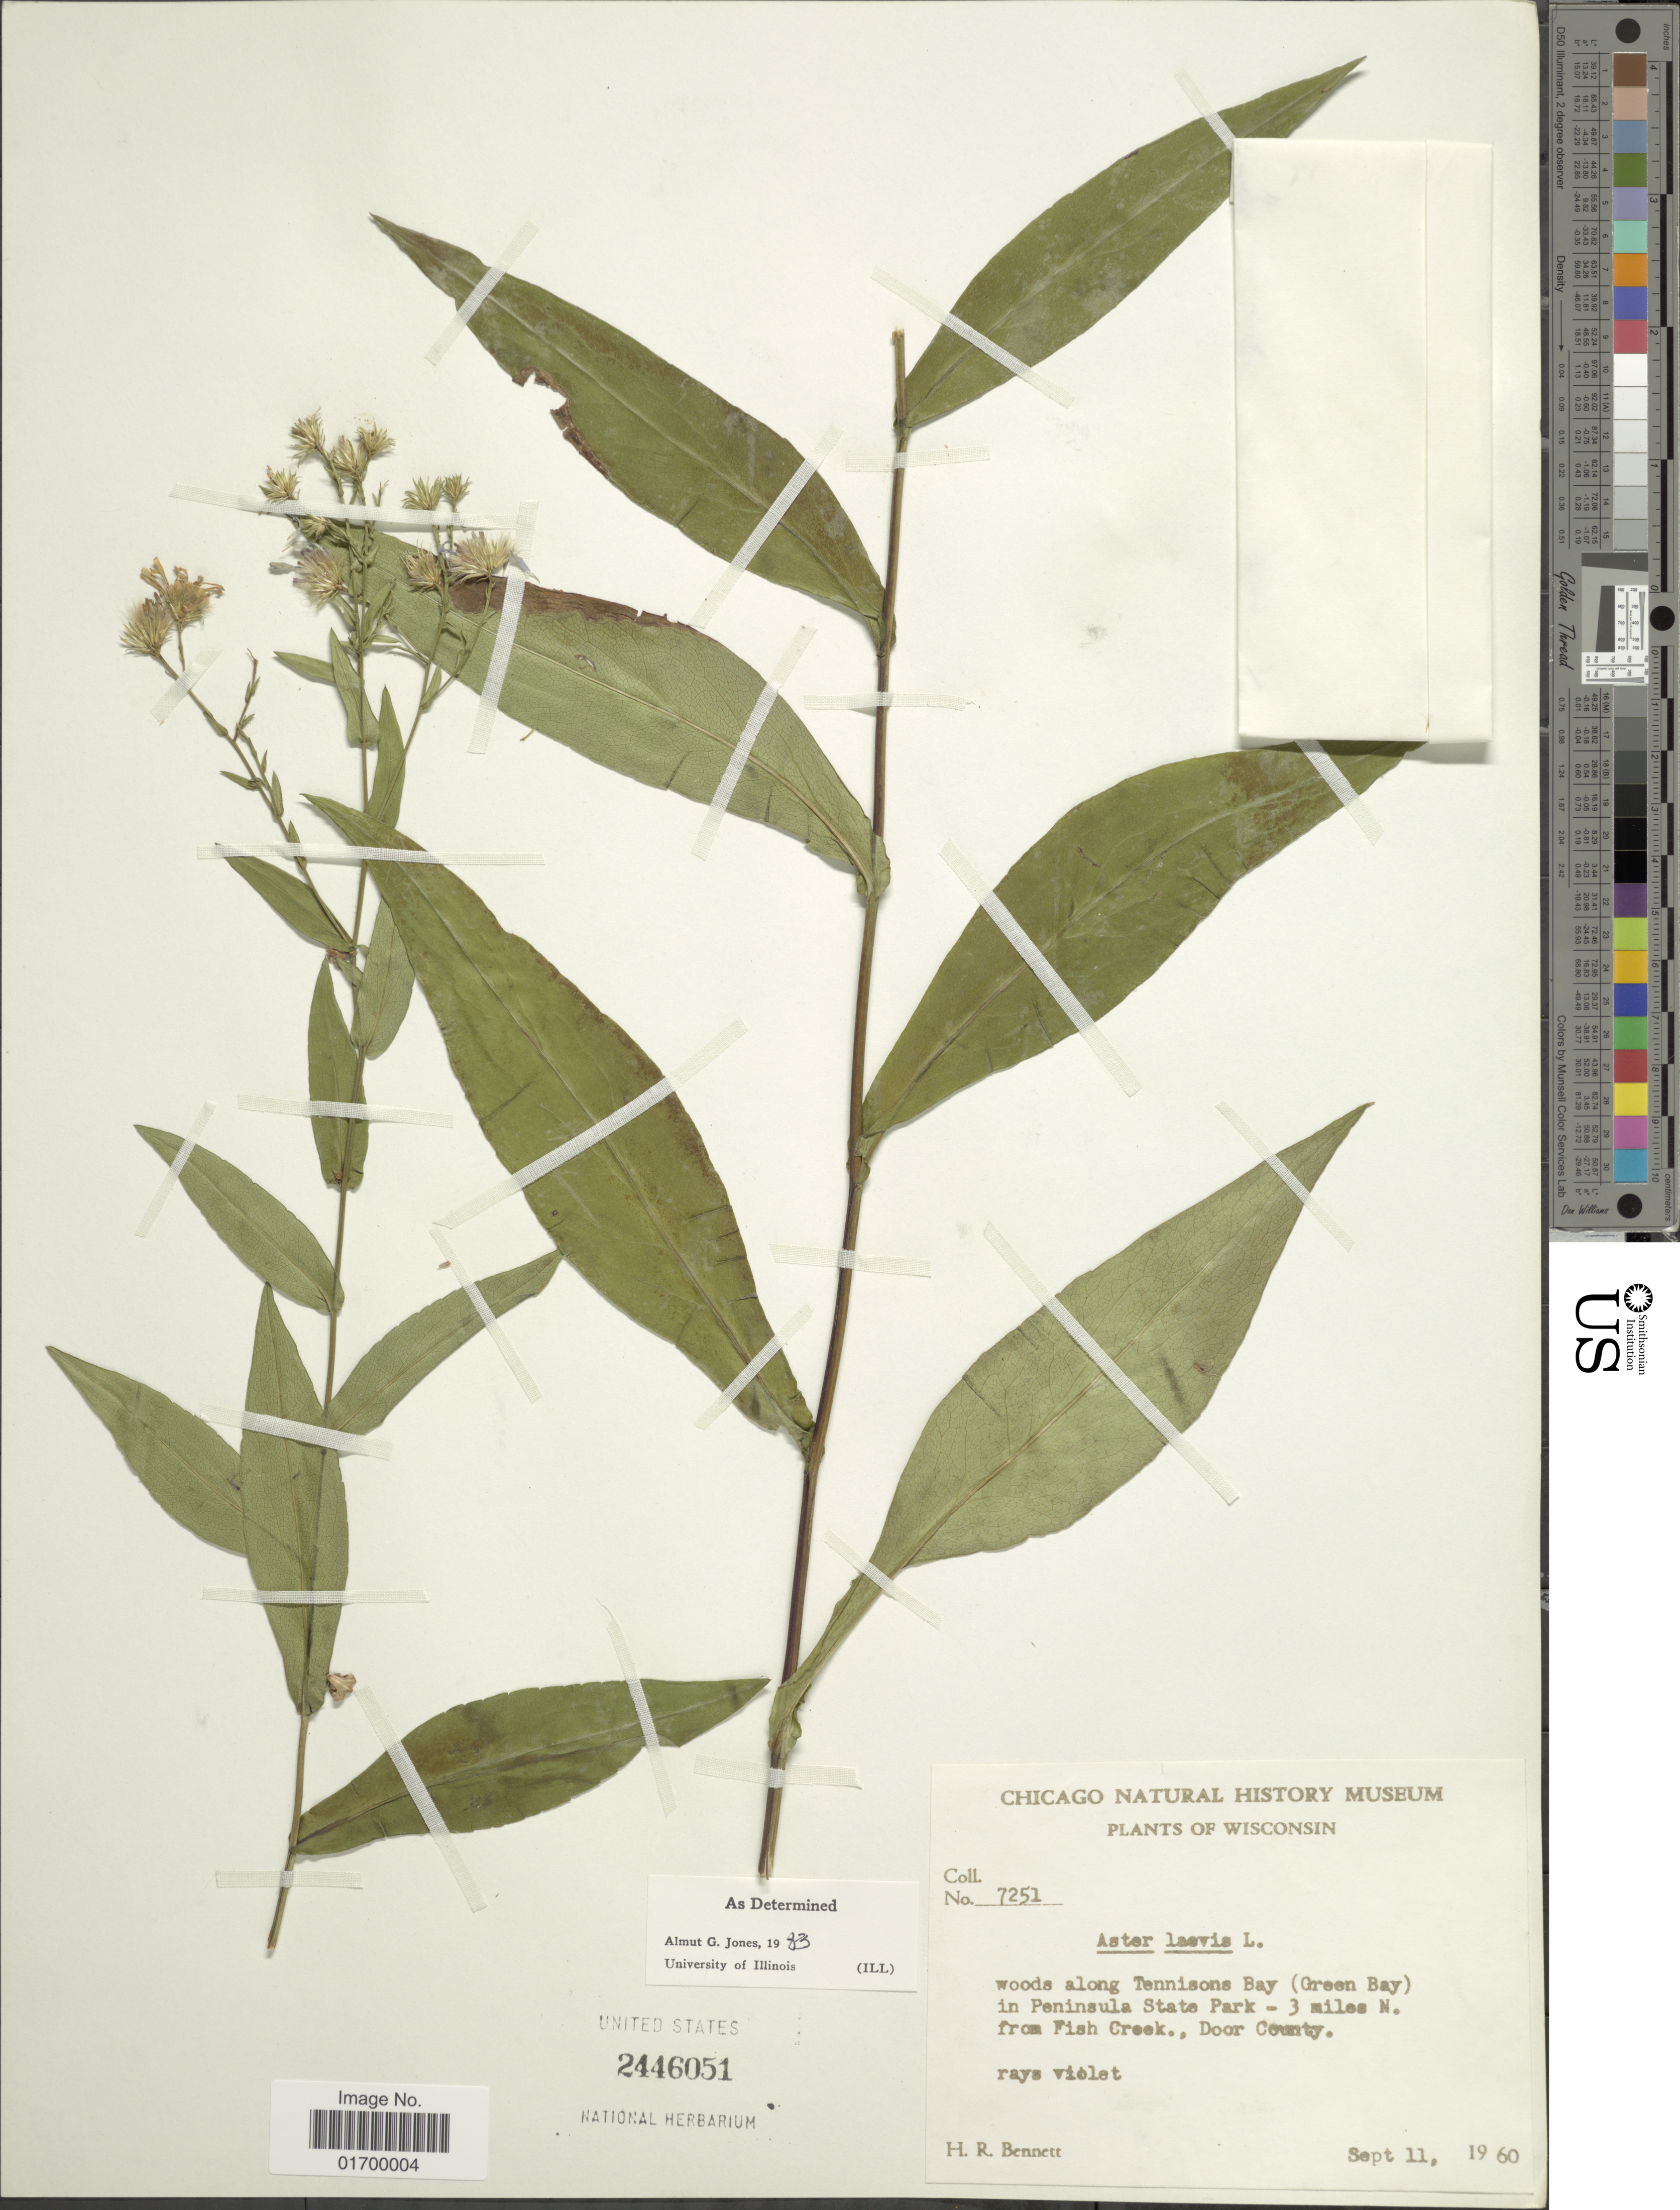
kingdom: Plantae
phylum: Tracheophyta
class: Magnoliopsida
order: Asterales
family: Asteraceae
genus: Symphyotrichum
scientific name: Symphyotrichum laeve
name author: (L.) Á. Löve & D. Löve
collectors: H. R. Bennett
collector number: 7251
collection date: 1960-09-11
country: United States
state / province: Wisconsin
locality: Woods along Tennisons Bay (Green Bay), in Peninsula State Park - 3 miles N. from Fish Creek, Door County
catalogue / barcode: US 2446051